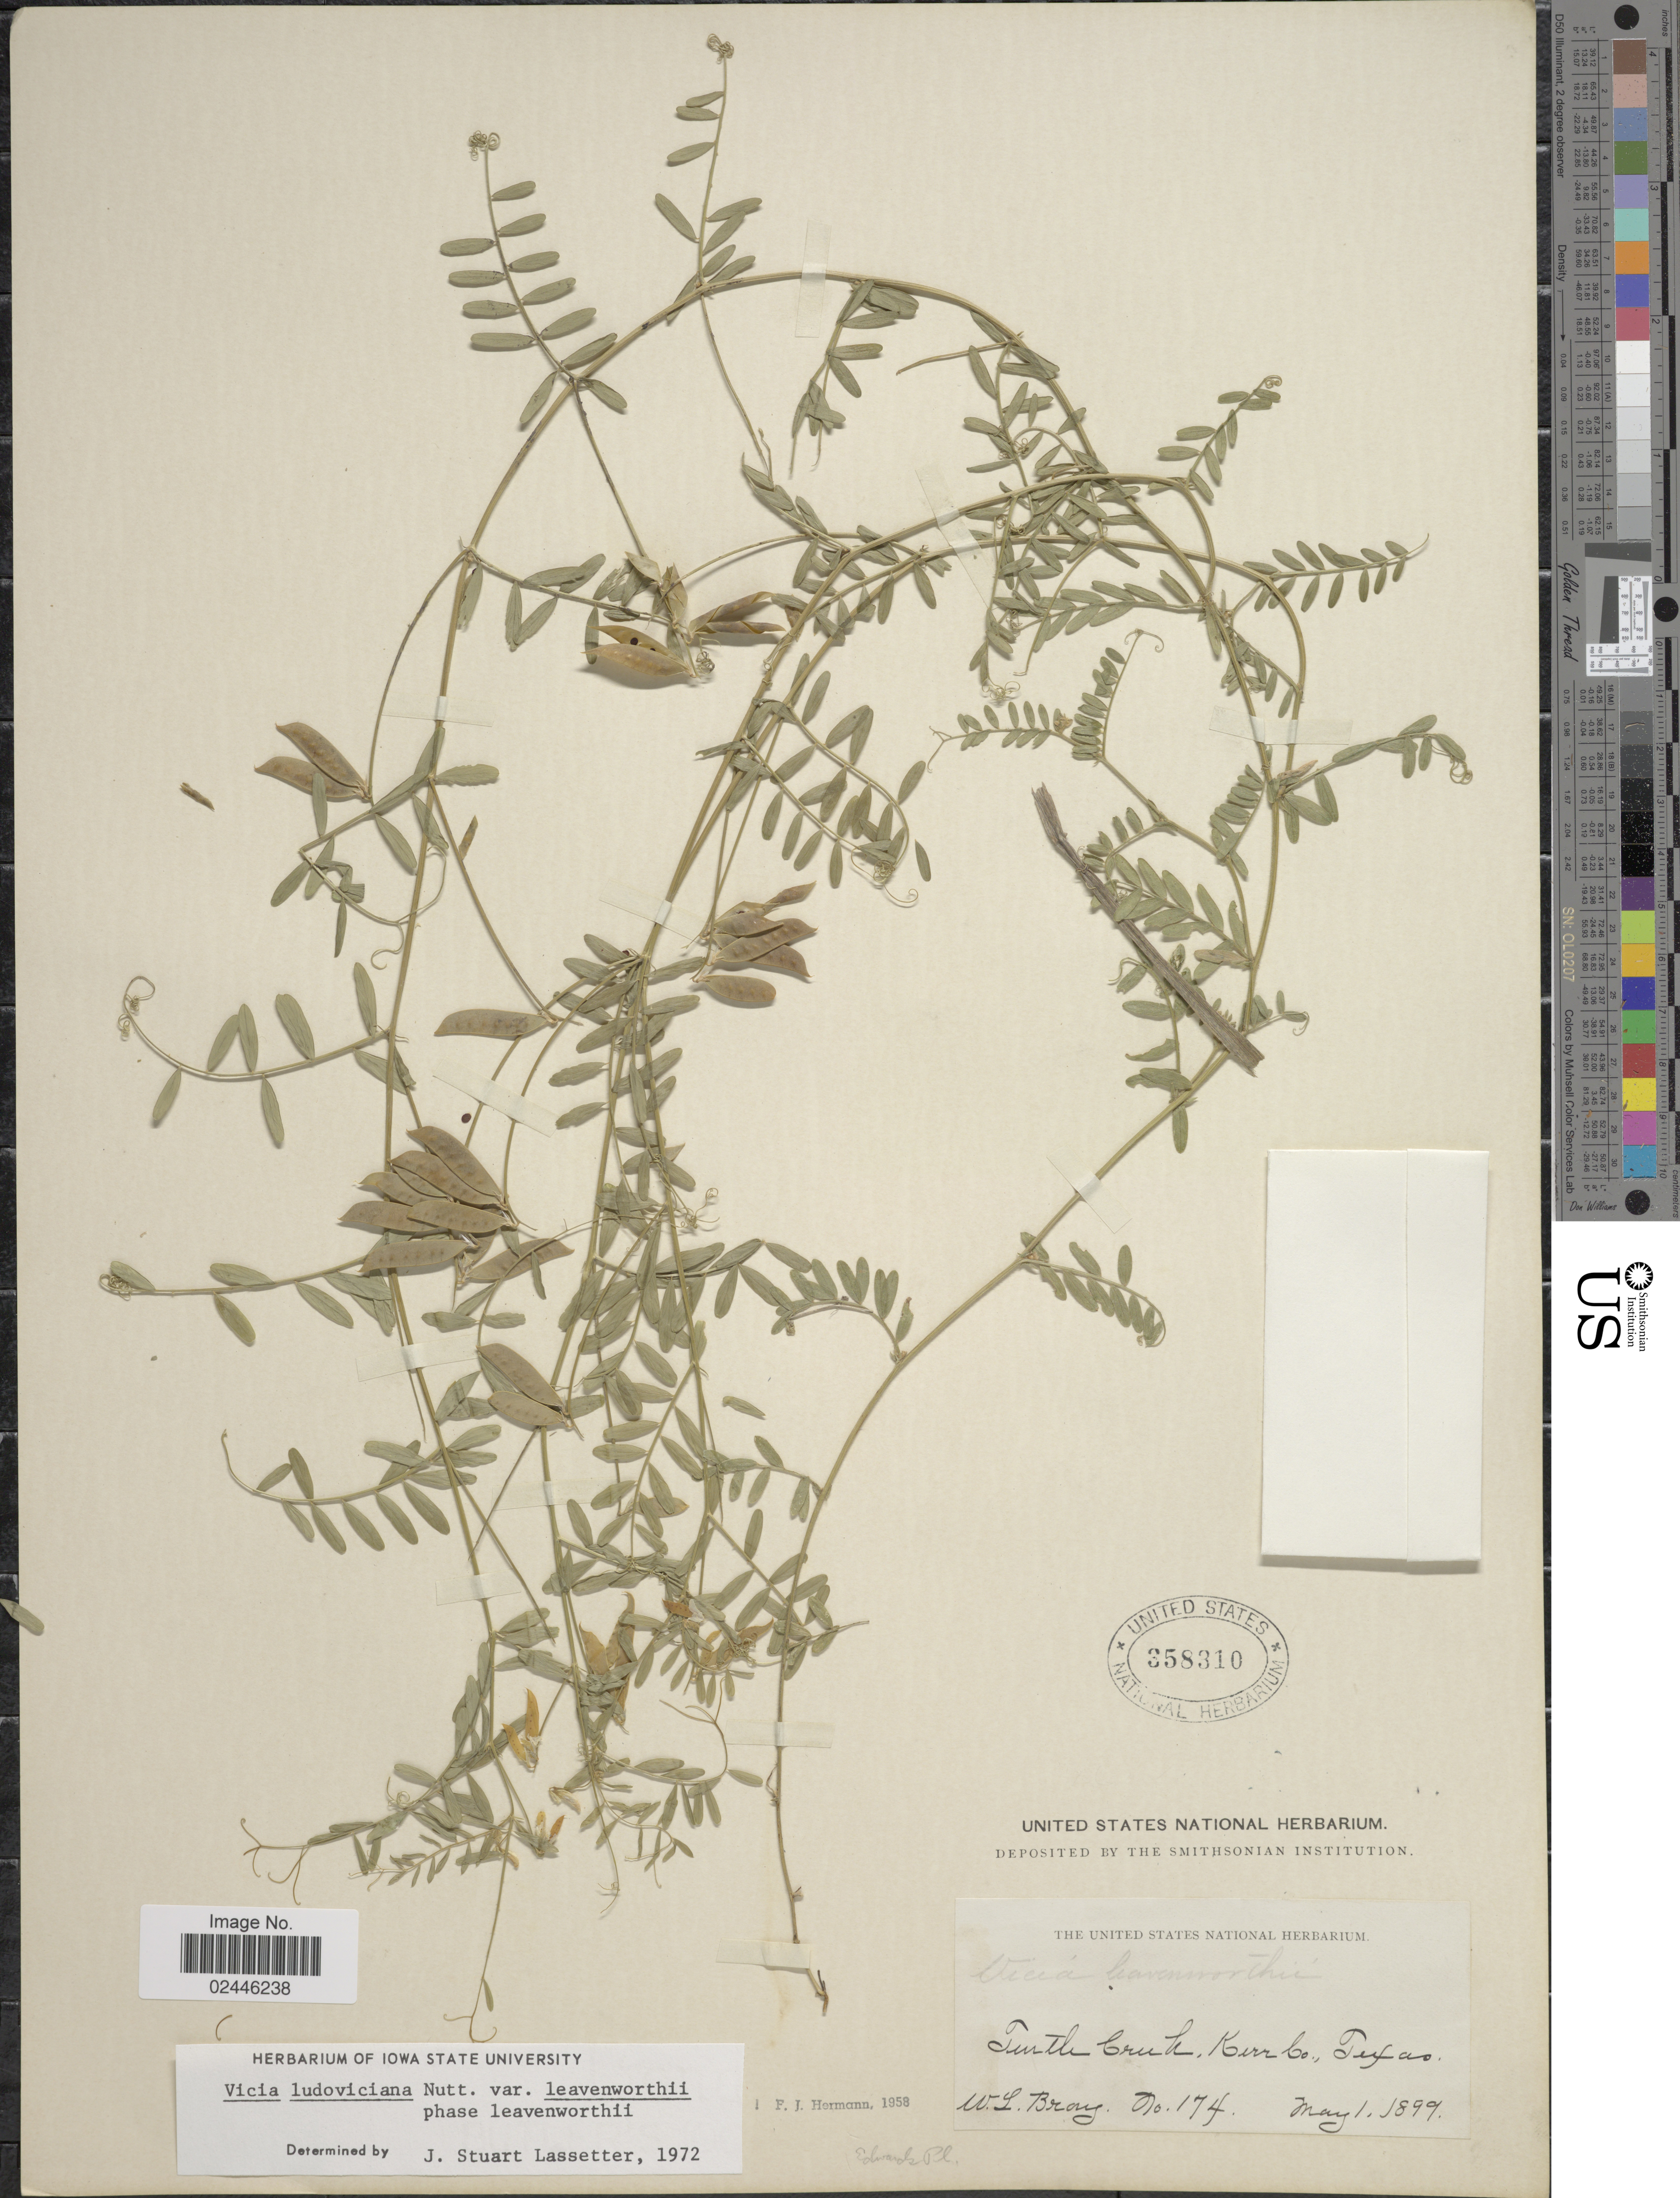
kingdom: Plantae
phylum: Tracheophyta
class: Magnoliopsida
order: Fabales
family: Fabaceae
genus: Vicia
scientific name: Vicia ludoviciana var. leavenworthii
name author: (Torr. & A. Gray) Broich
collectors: W. L. Bray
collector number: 174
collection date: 1899-05-01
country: United States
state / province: Texas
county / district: Kerr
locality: Turtle Creek, Kerr Co.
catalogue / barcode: US 358310